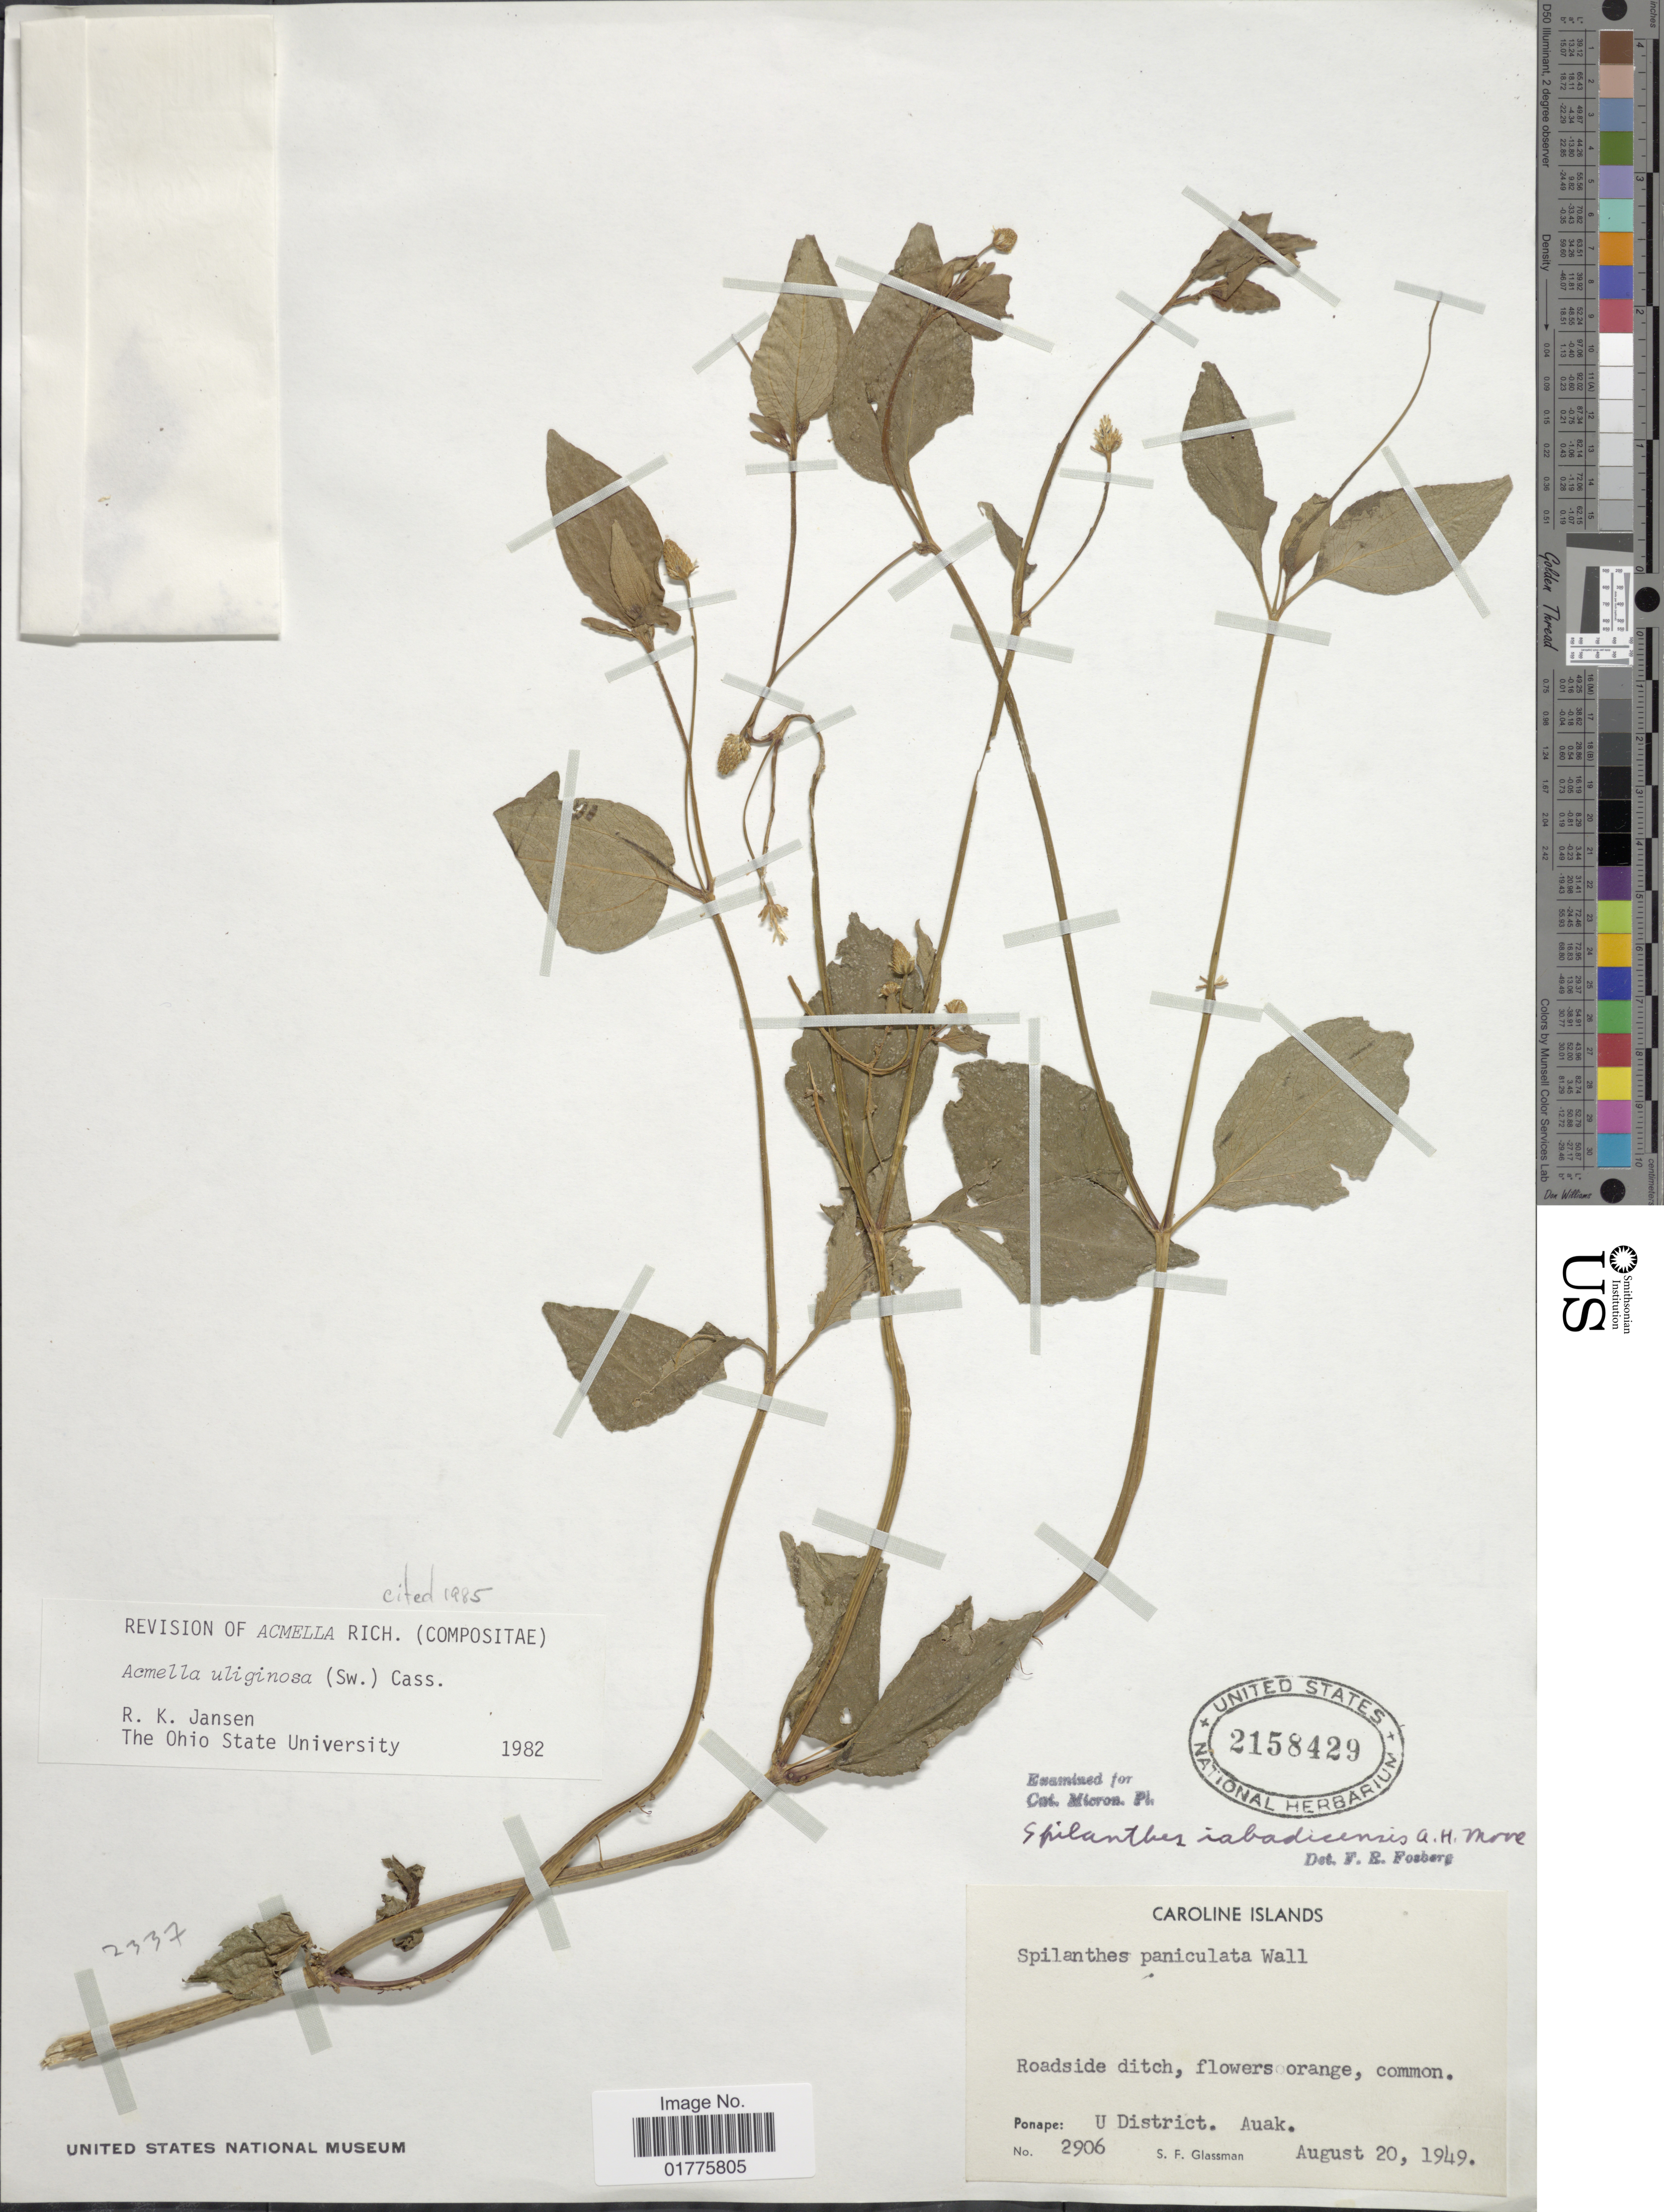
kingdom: Plantae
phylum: Tracheophyta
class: Magnoliopsida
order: Asterales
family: Asteraceae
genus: Acmella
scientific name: Acmella uliginosa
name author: (Sw.) Cass.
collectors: S. F. Glassman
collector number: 2906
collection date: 1949-08-20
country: Micronesia, Federated States of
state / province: Pohnpei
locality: Caroline Islands, roadside ditch, U District, Auak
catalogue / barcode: US 218429